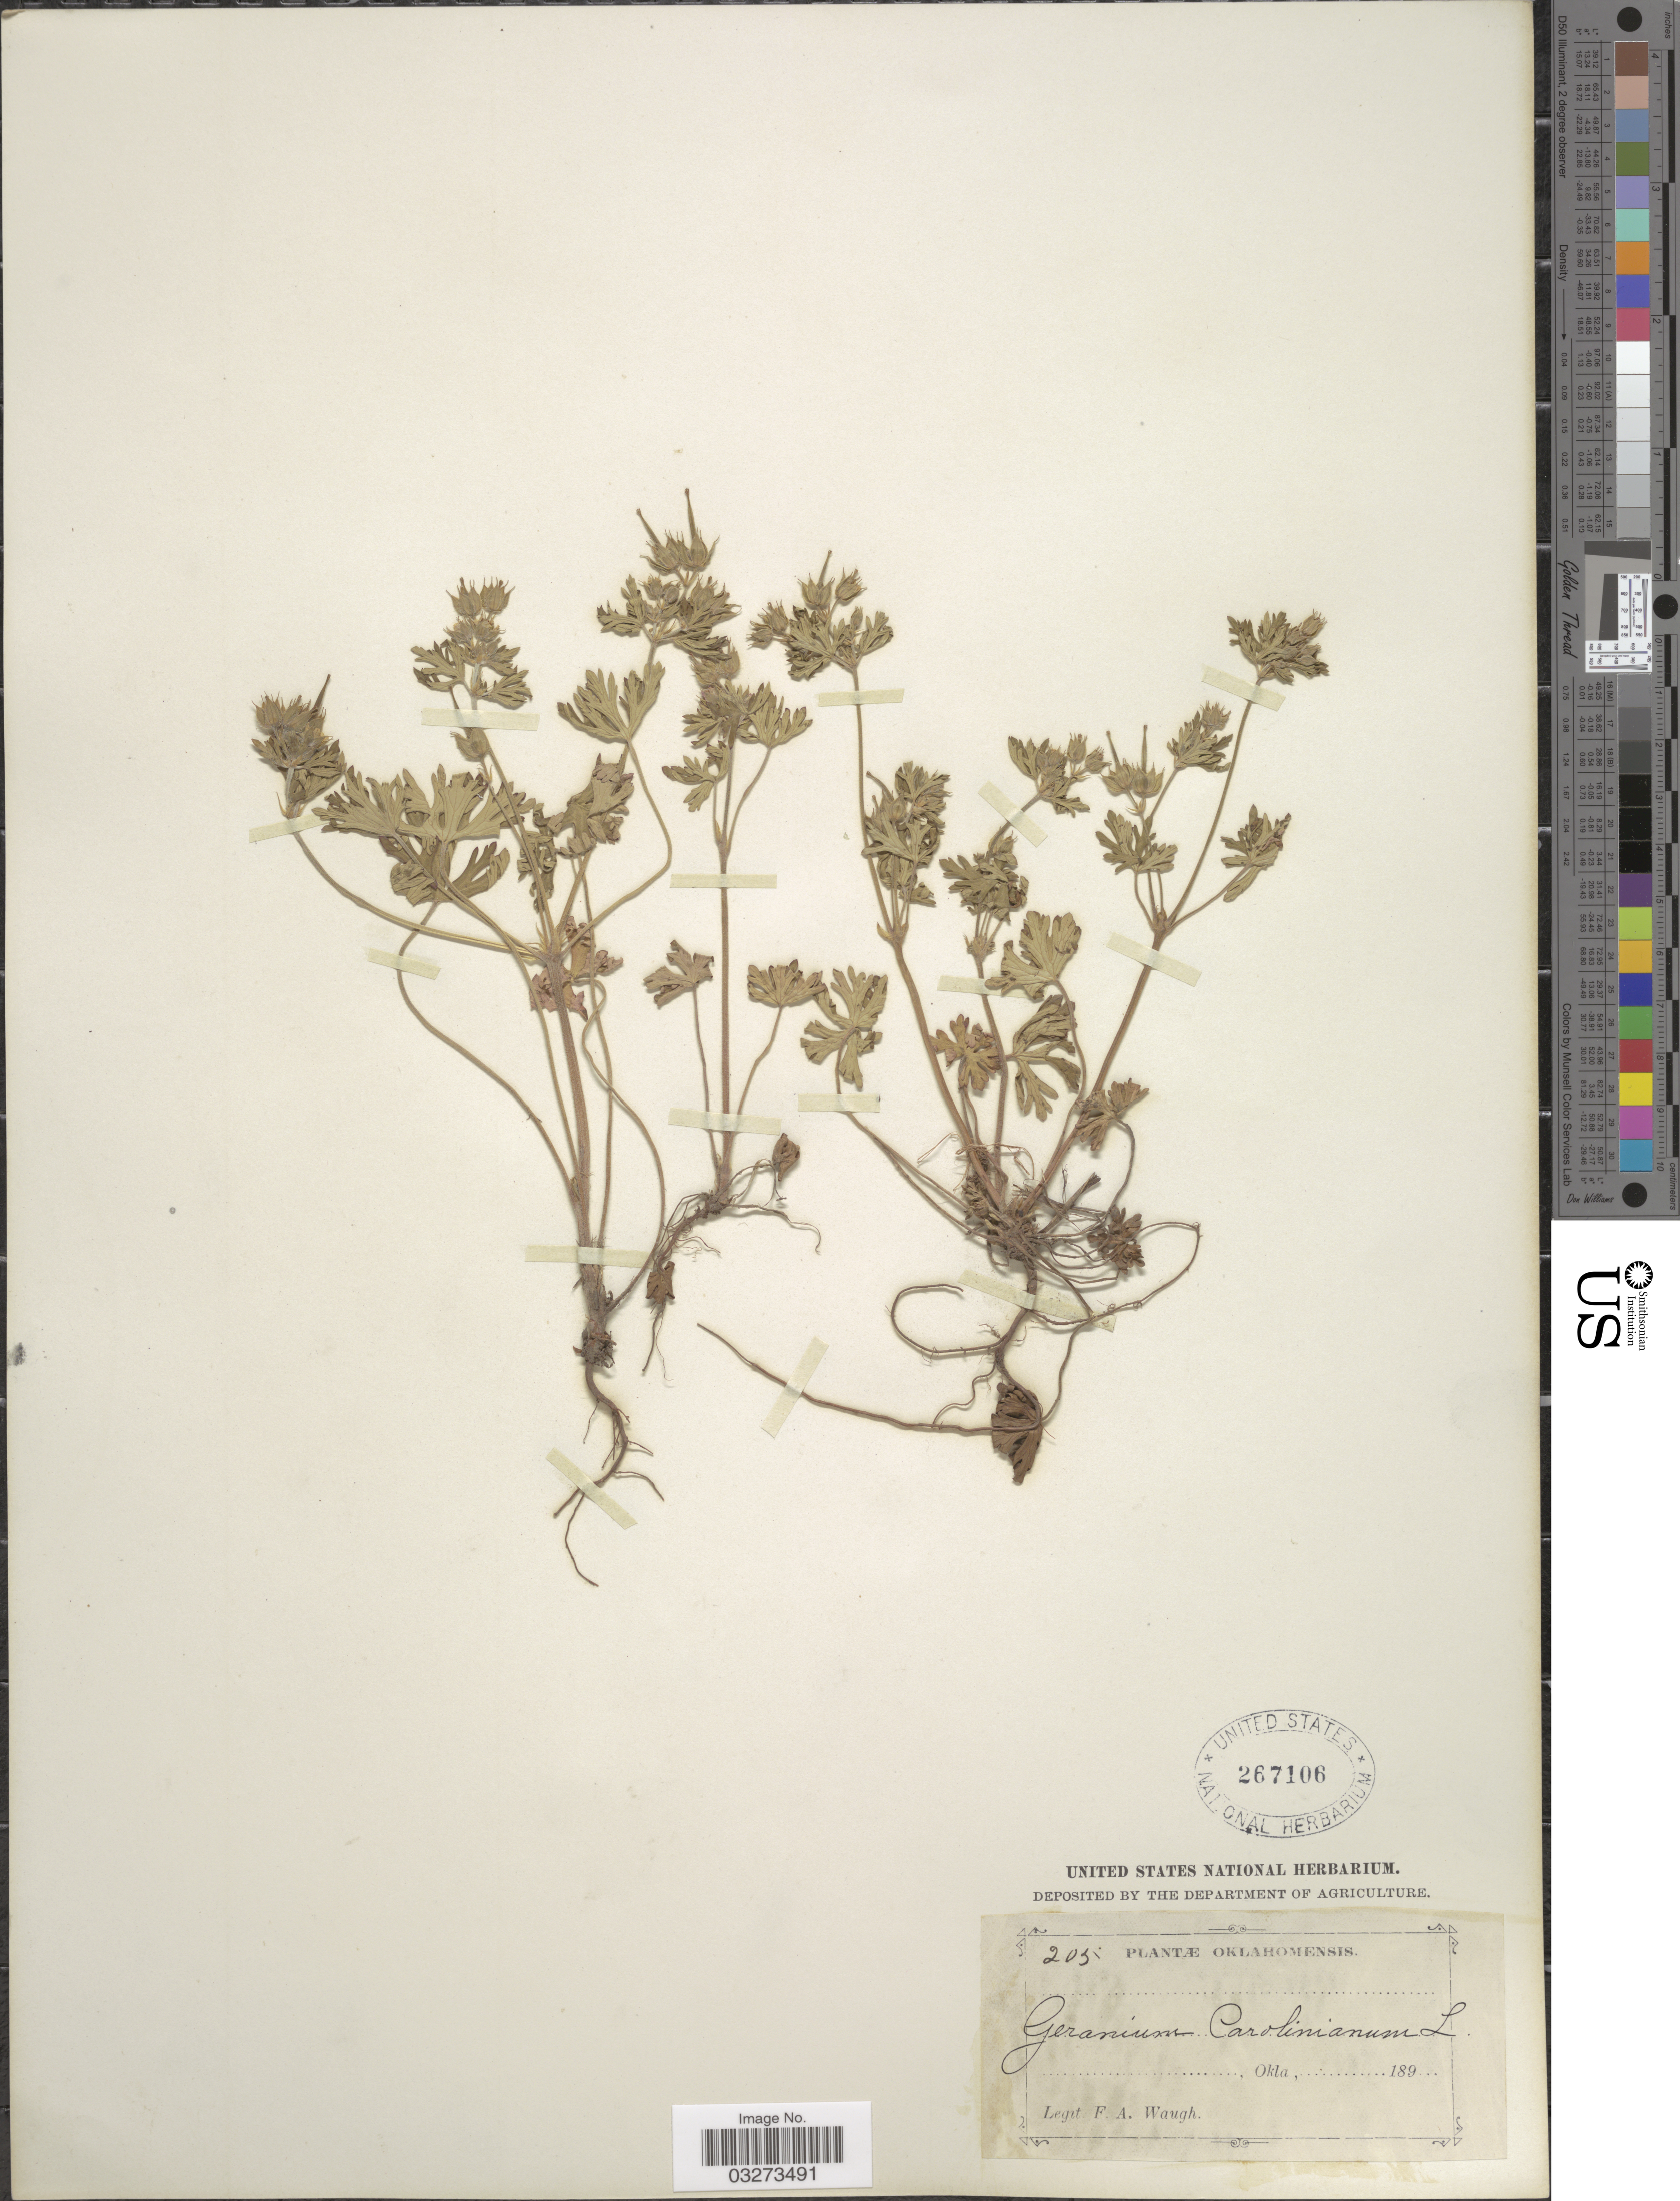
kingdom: Plantae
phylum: Tracheophyta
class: Magnoliopsida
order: Geraniales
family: Geraniaceae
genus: Geranium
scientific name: Geranium carolinianum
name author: L.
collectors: F. Waugh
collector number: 205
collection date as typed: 189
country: United States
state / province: Oklahoma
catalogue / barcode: US 267106